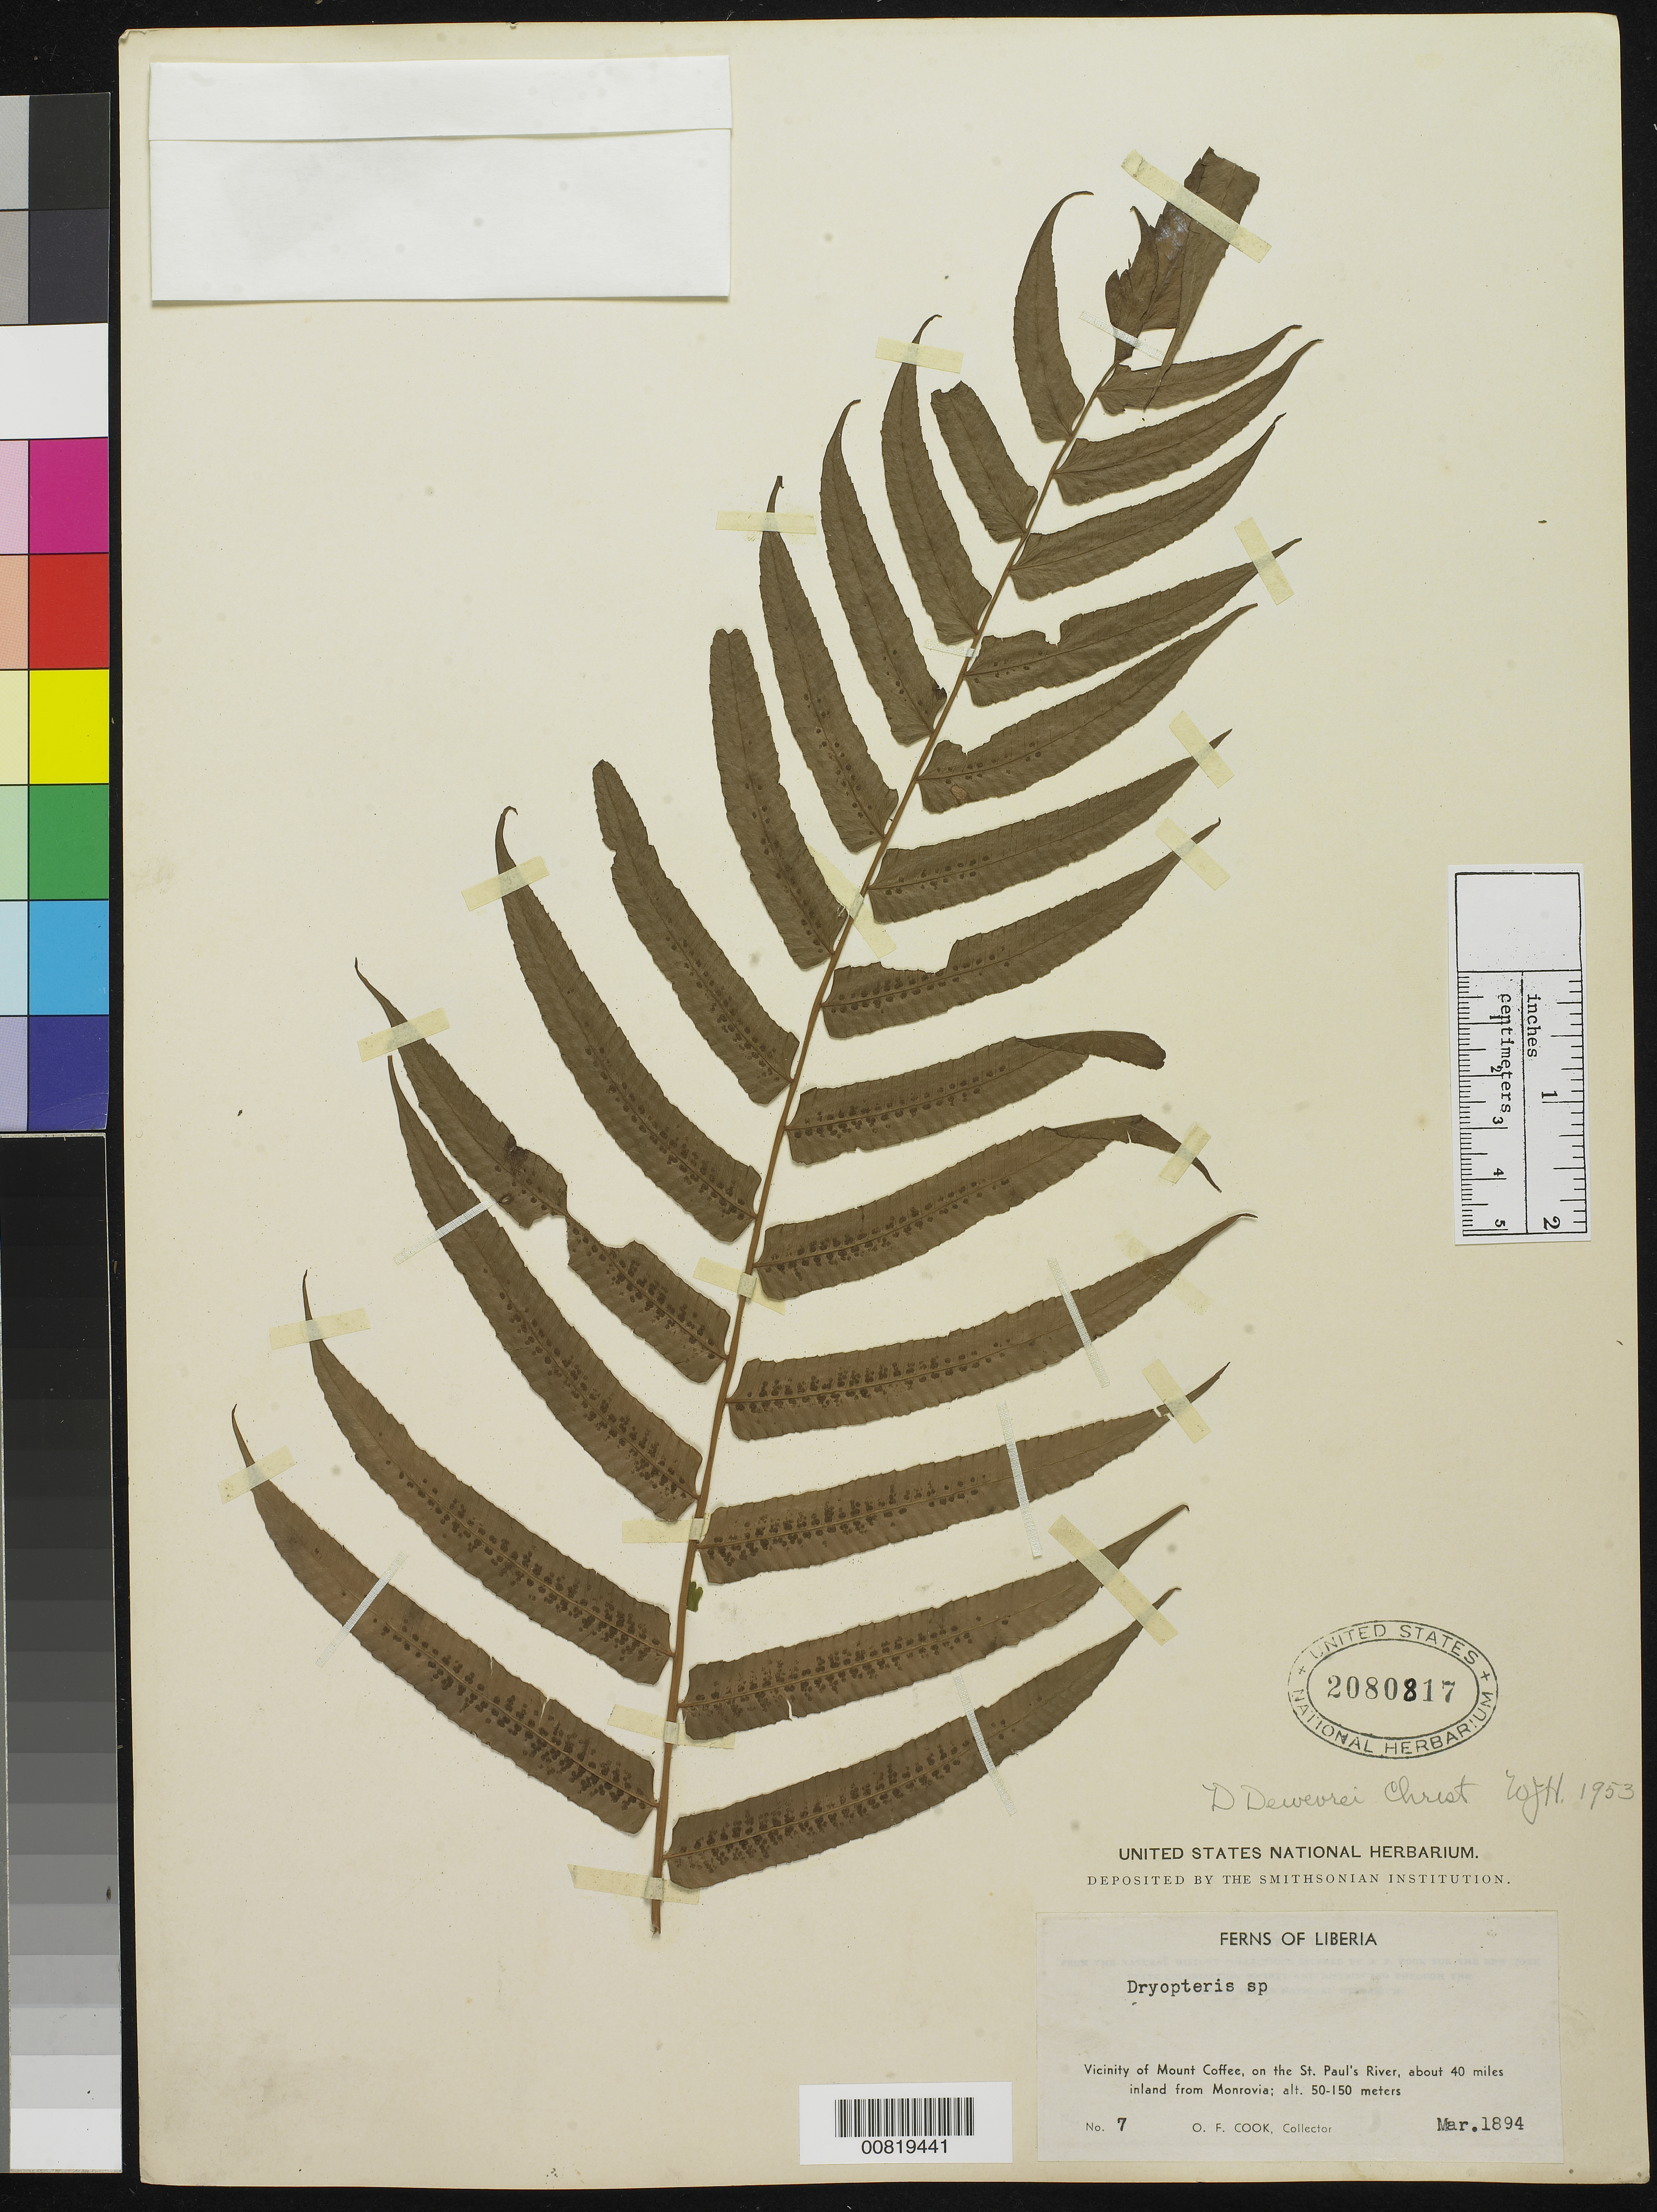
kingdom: Plantae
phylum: Tracheophyta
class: Polypodiopsida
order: Polypodiales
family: Thelypteridaceae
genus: Pneumatopteris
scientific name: Pneumatopteris afra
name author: (Christ) Holttum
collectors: O. F. Cook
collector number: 7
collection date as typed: Mar 1894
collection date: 1894-03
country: Liberia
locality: Vicinity of Mt. Coffee, on the St. Paul's River, about 40 miles inland from Monrovia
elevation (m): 50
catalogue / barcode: US 2080817